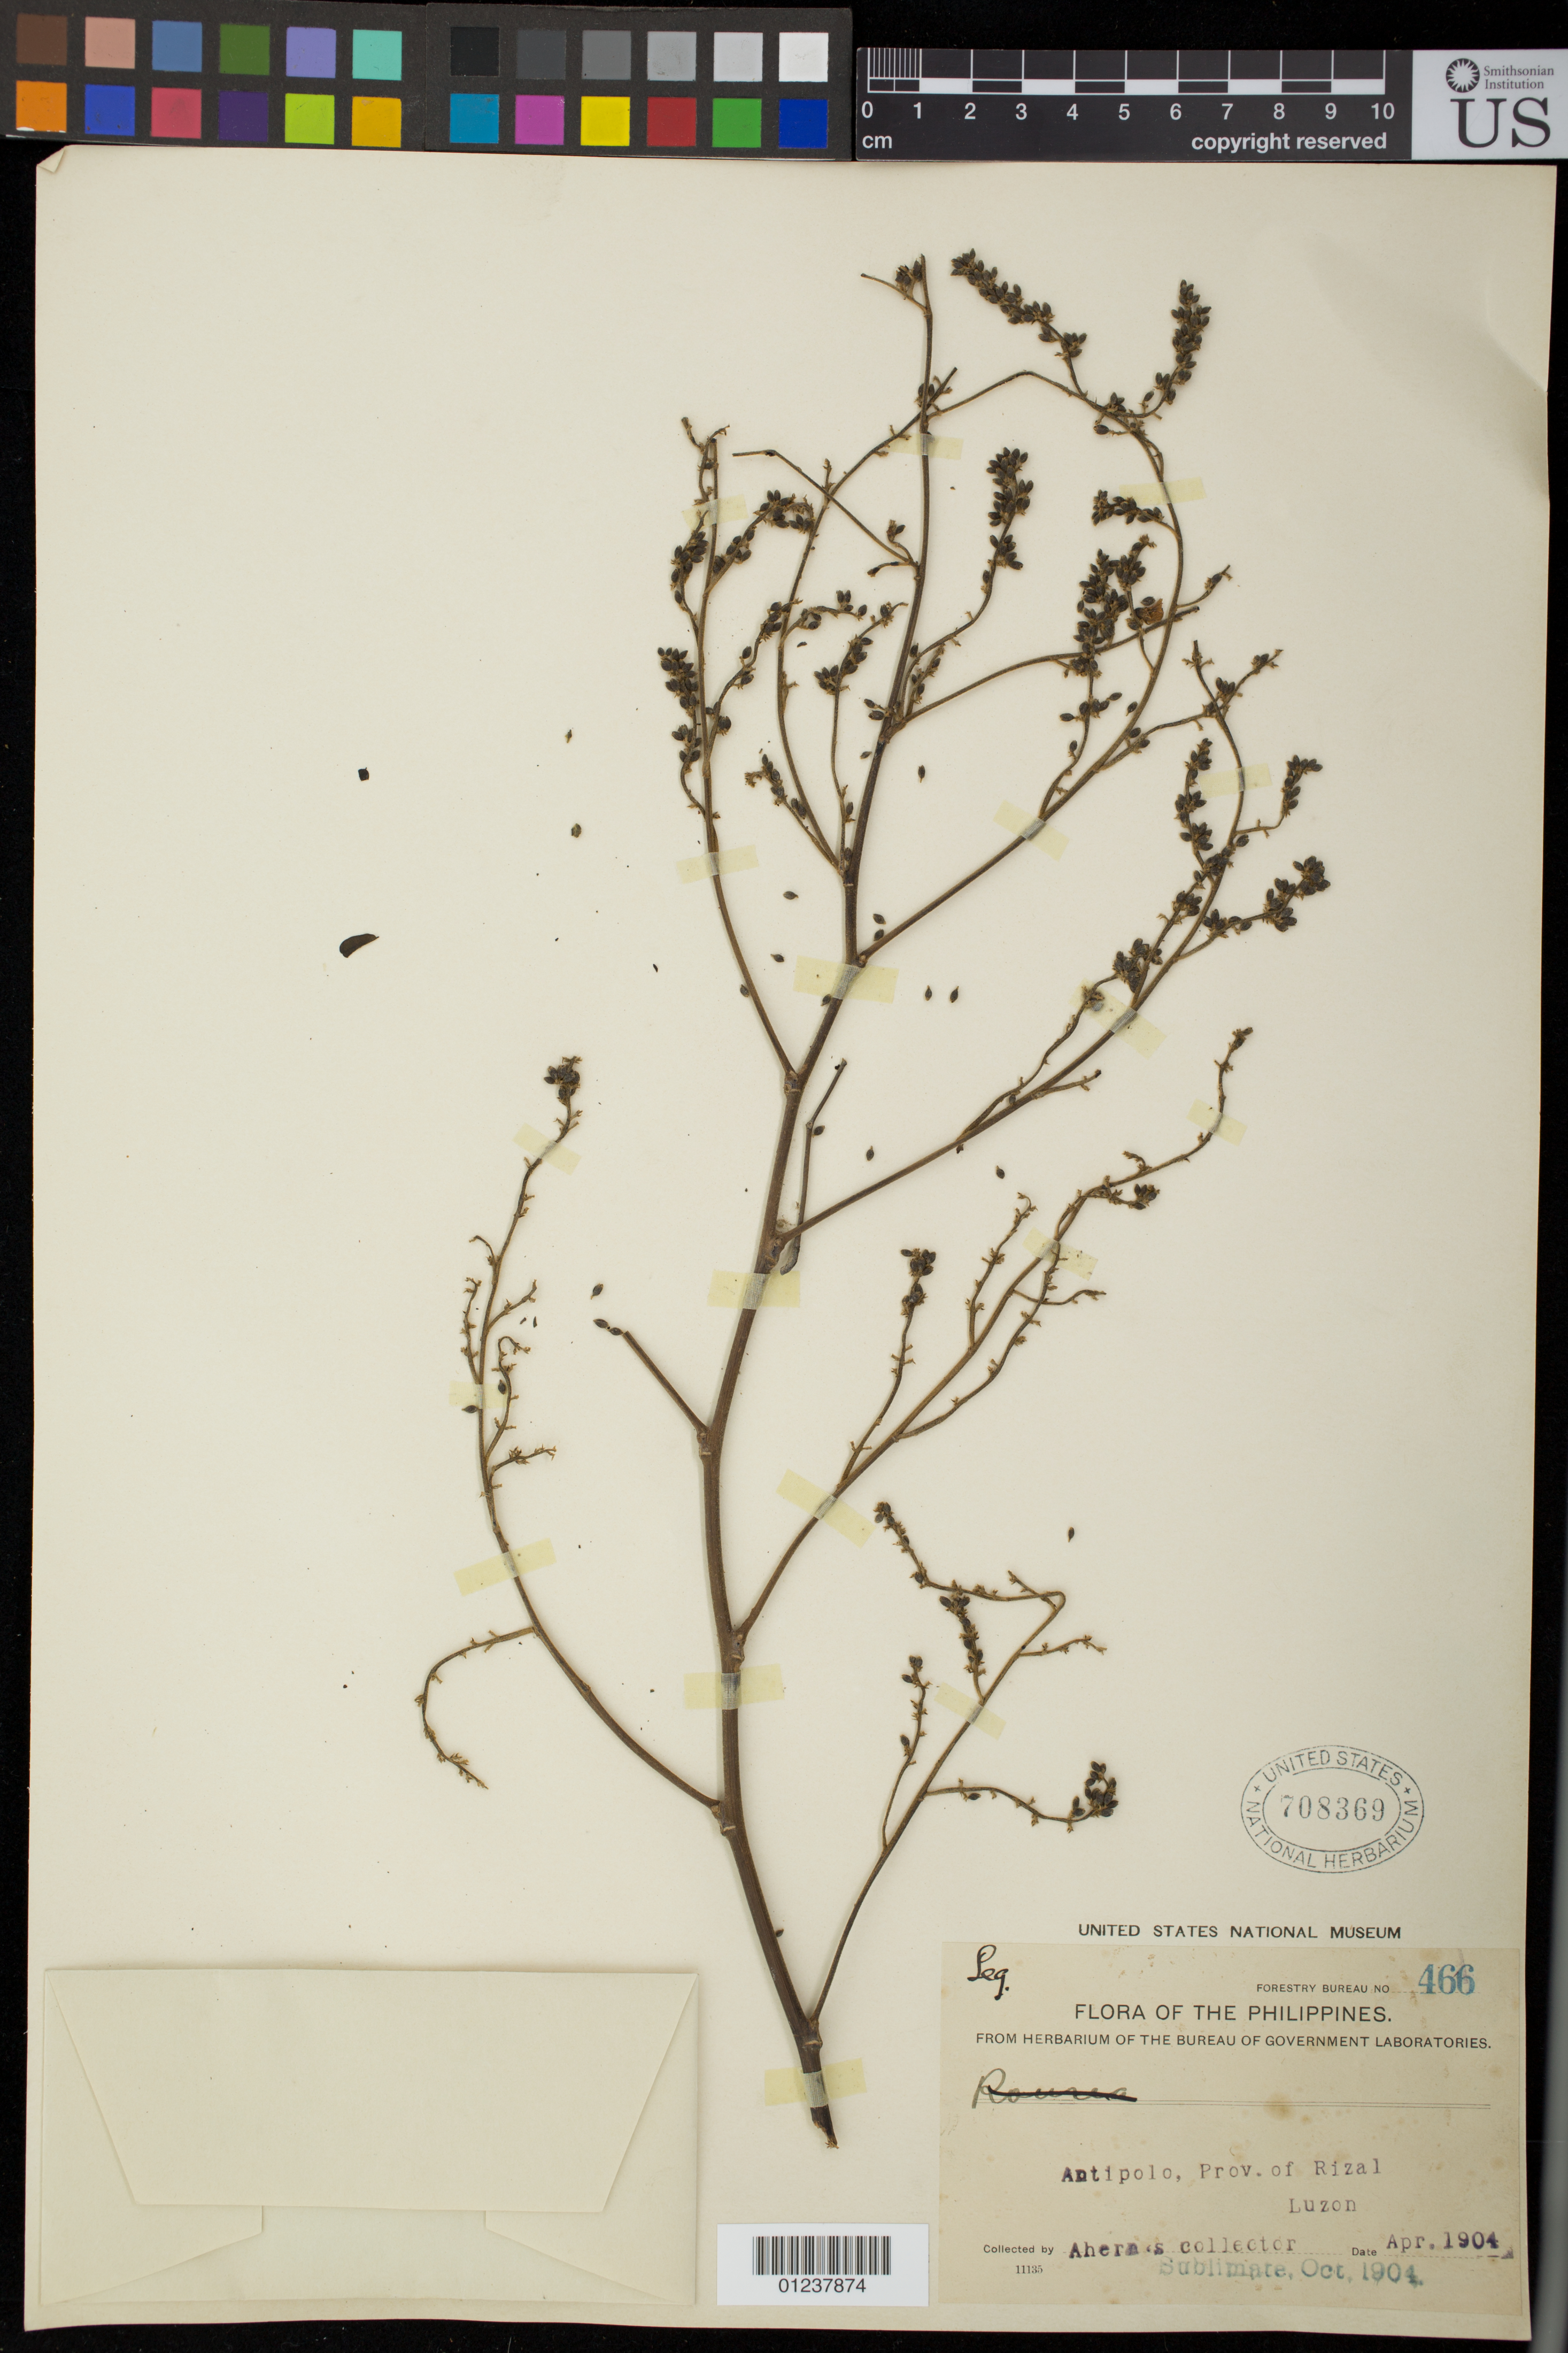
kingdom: Plantae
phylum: Tracheophyta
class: Magnoliopsida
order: Fabales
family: Fabaceae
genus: Dalbergia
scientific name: Dalbergia sp.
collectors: Ahern's collector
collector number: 466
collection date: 1904-04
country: Philippines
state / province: Calabarzon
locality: Antipolo, Province of Rizal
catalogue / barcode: US 708369